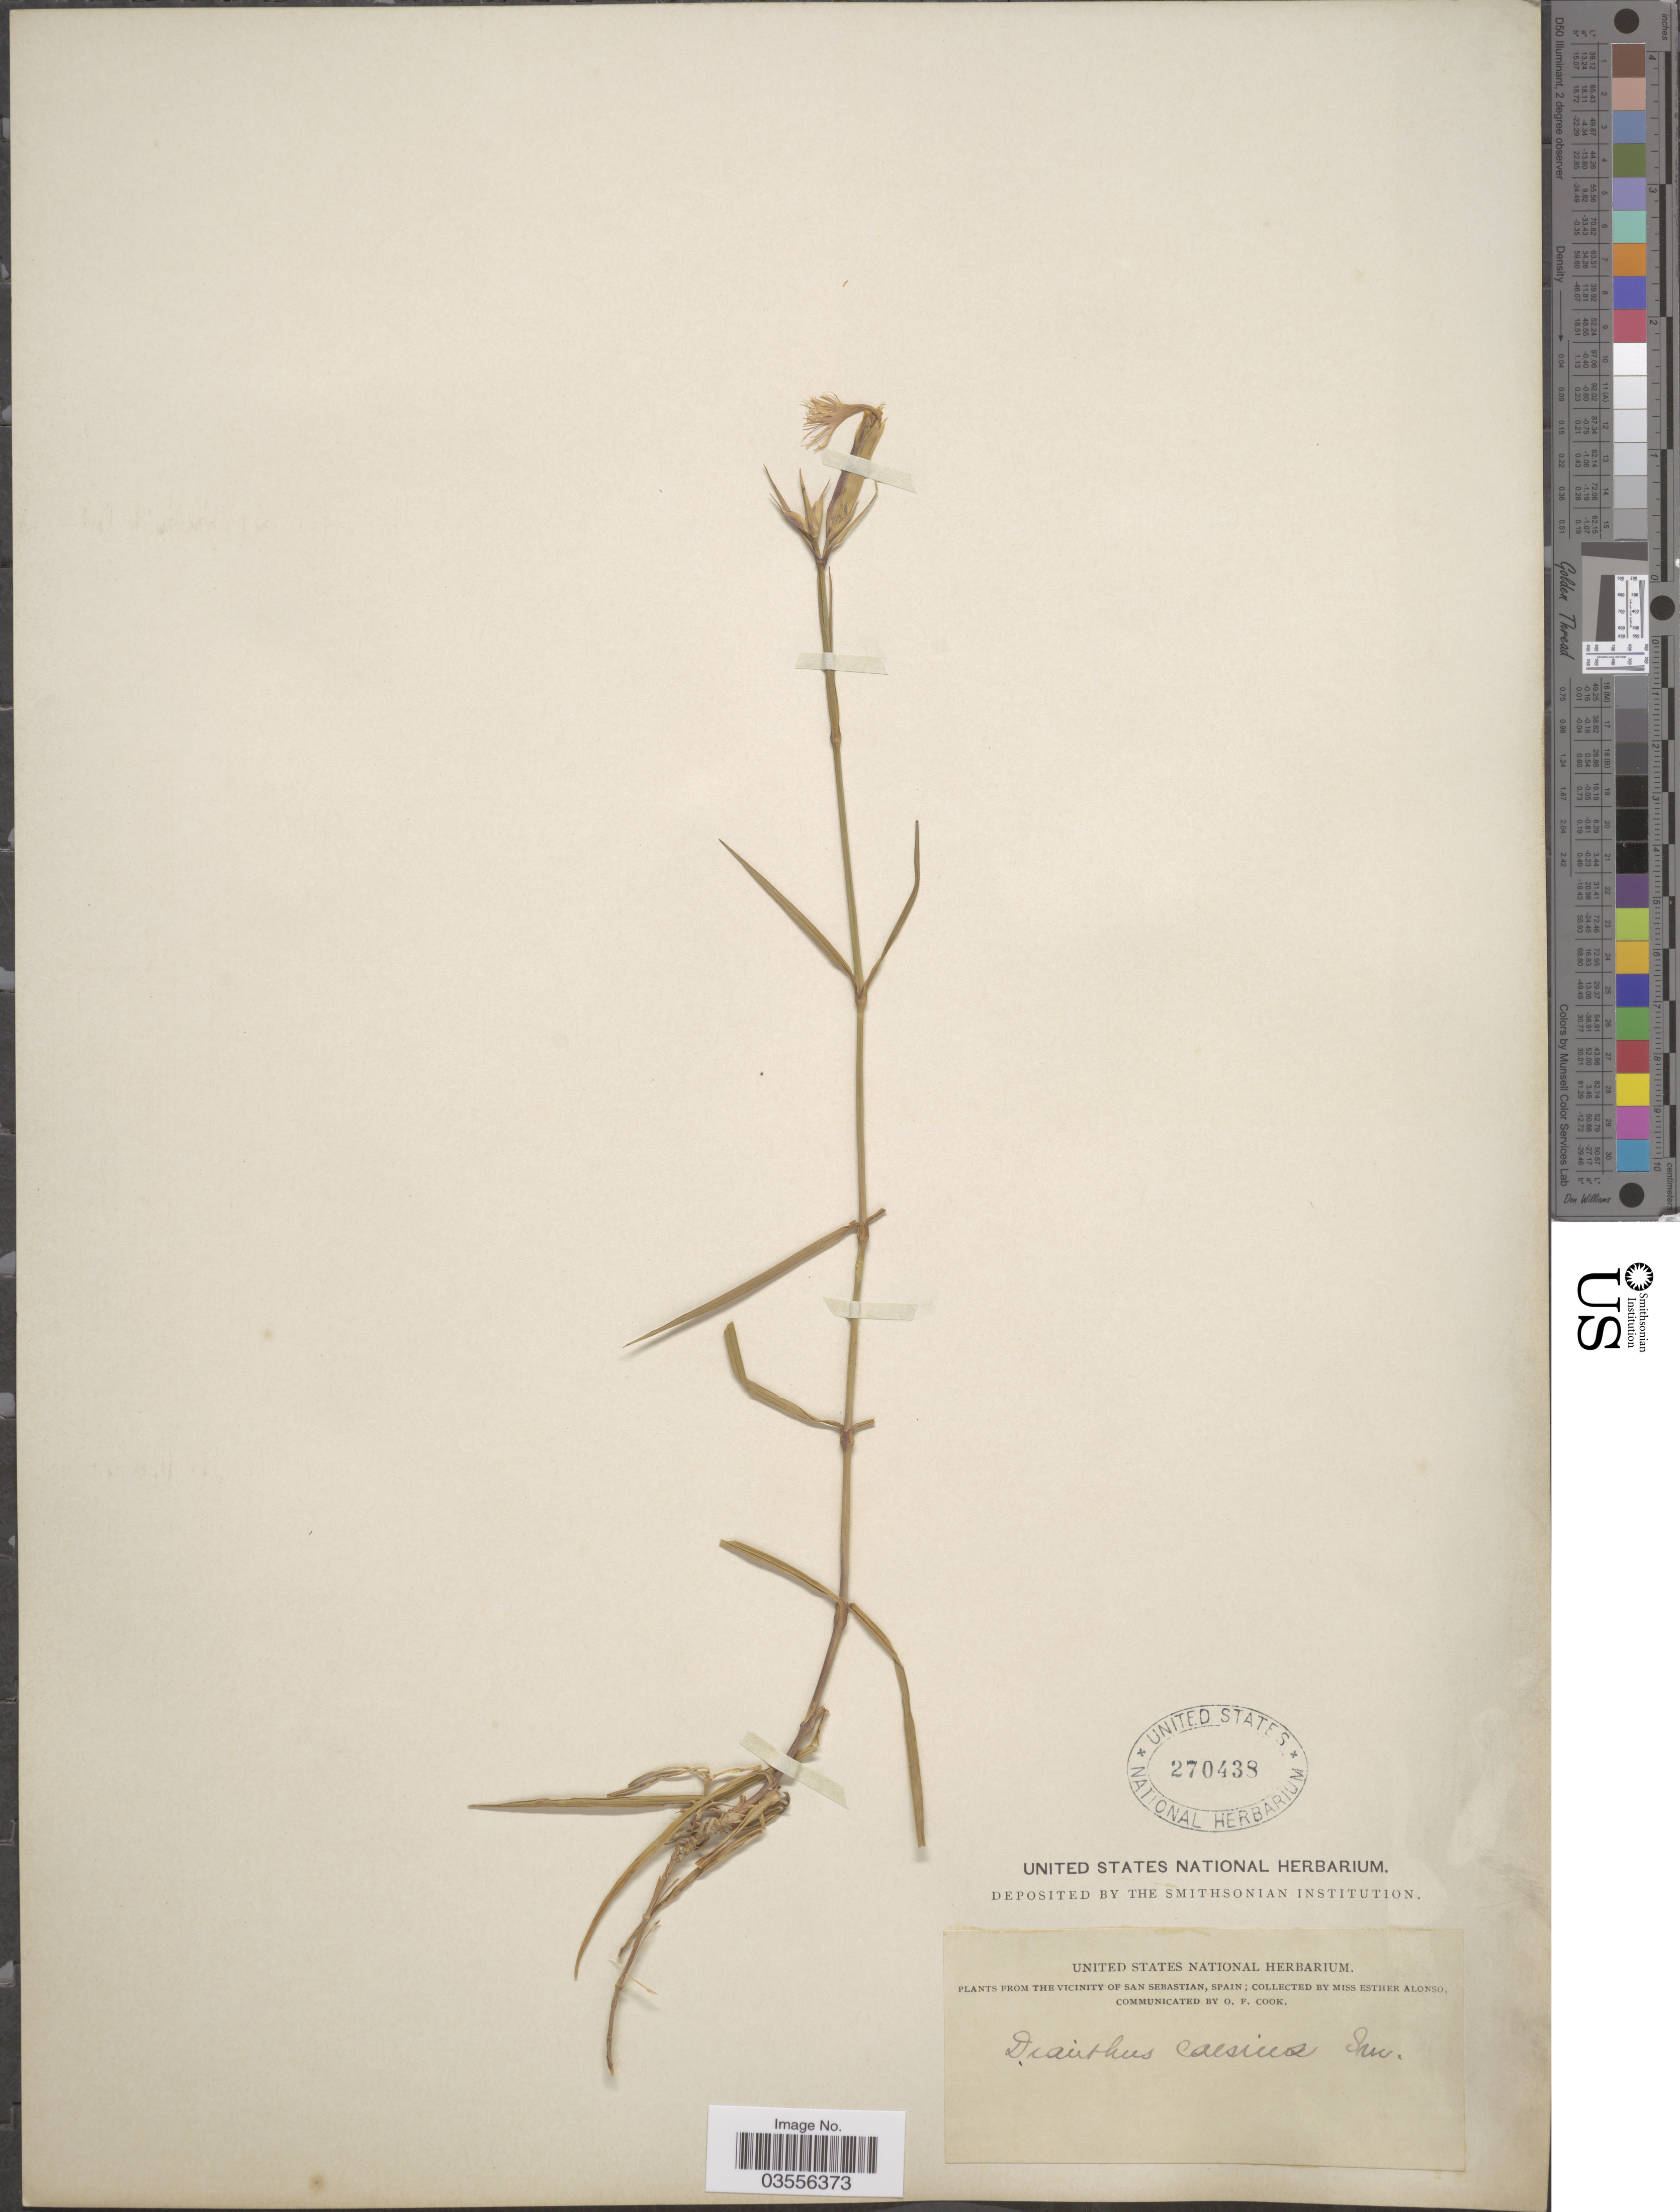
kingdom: Plantae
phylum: Tracheophyta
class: Magnoliopsida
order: Caryophyllales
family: Caryophyllaceae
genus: Dianthus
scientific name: Dianthus caesius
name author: Sm.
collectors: E. Alonso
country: Spain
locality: Vicinity of San Sebastian.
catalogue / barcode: US 270438